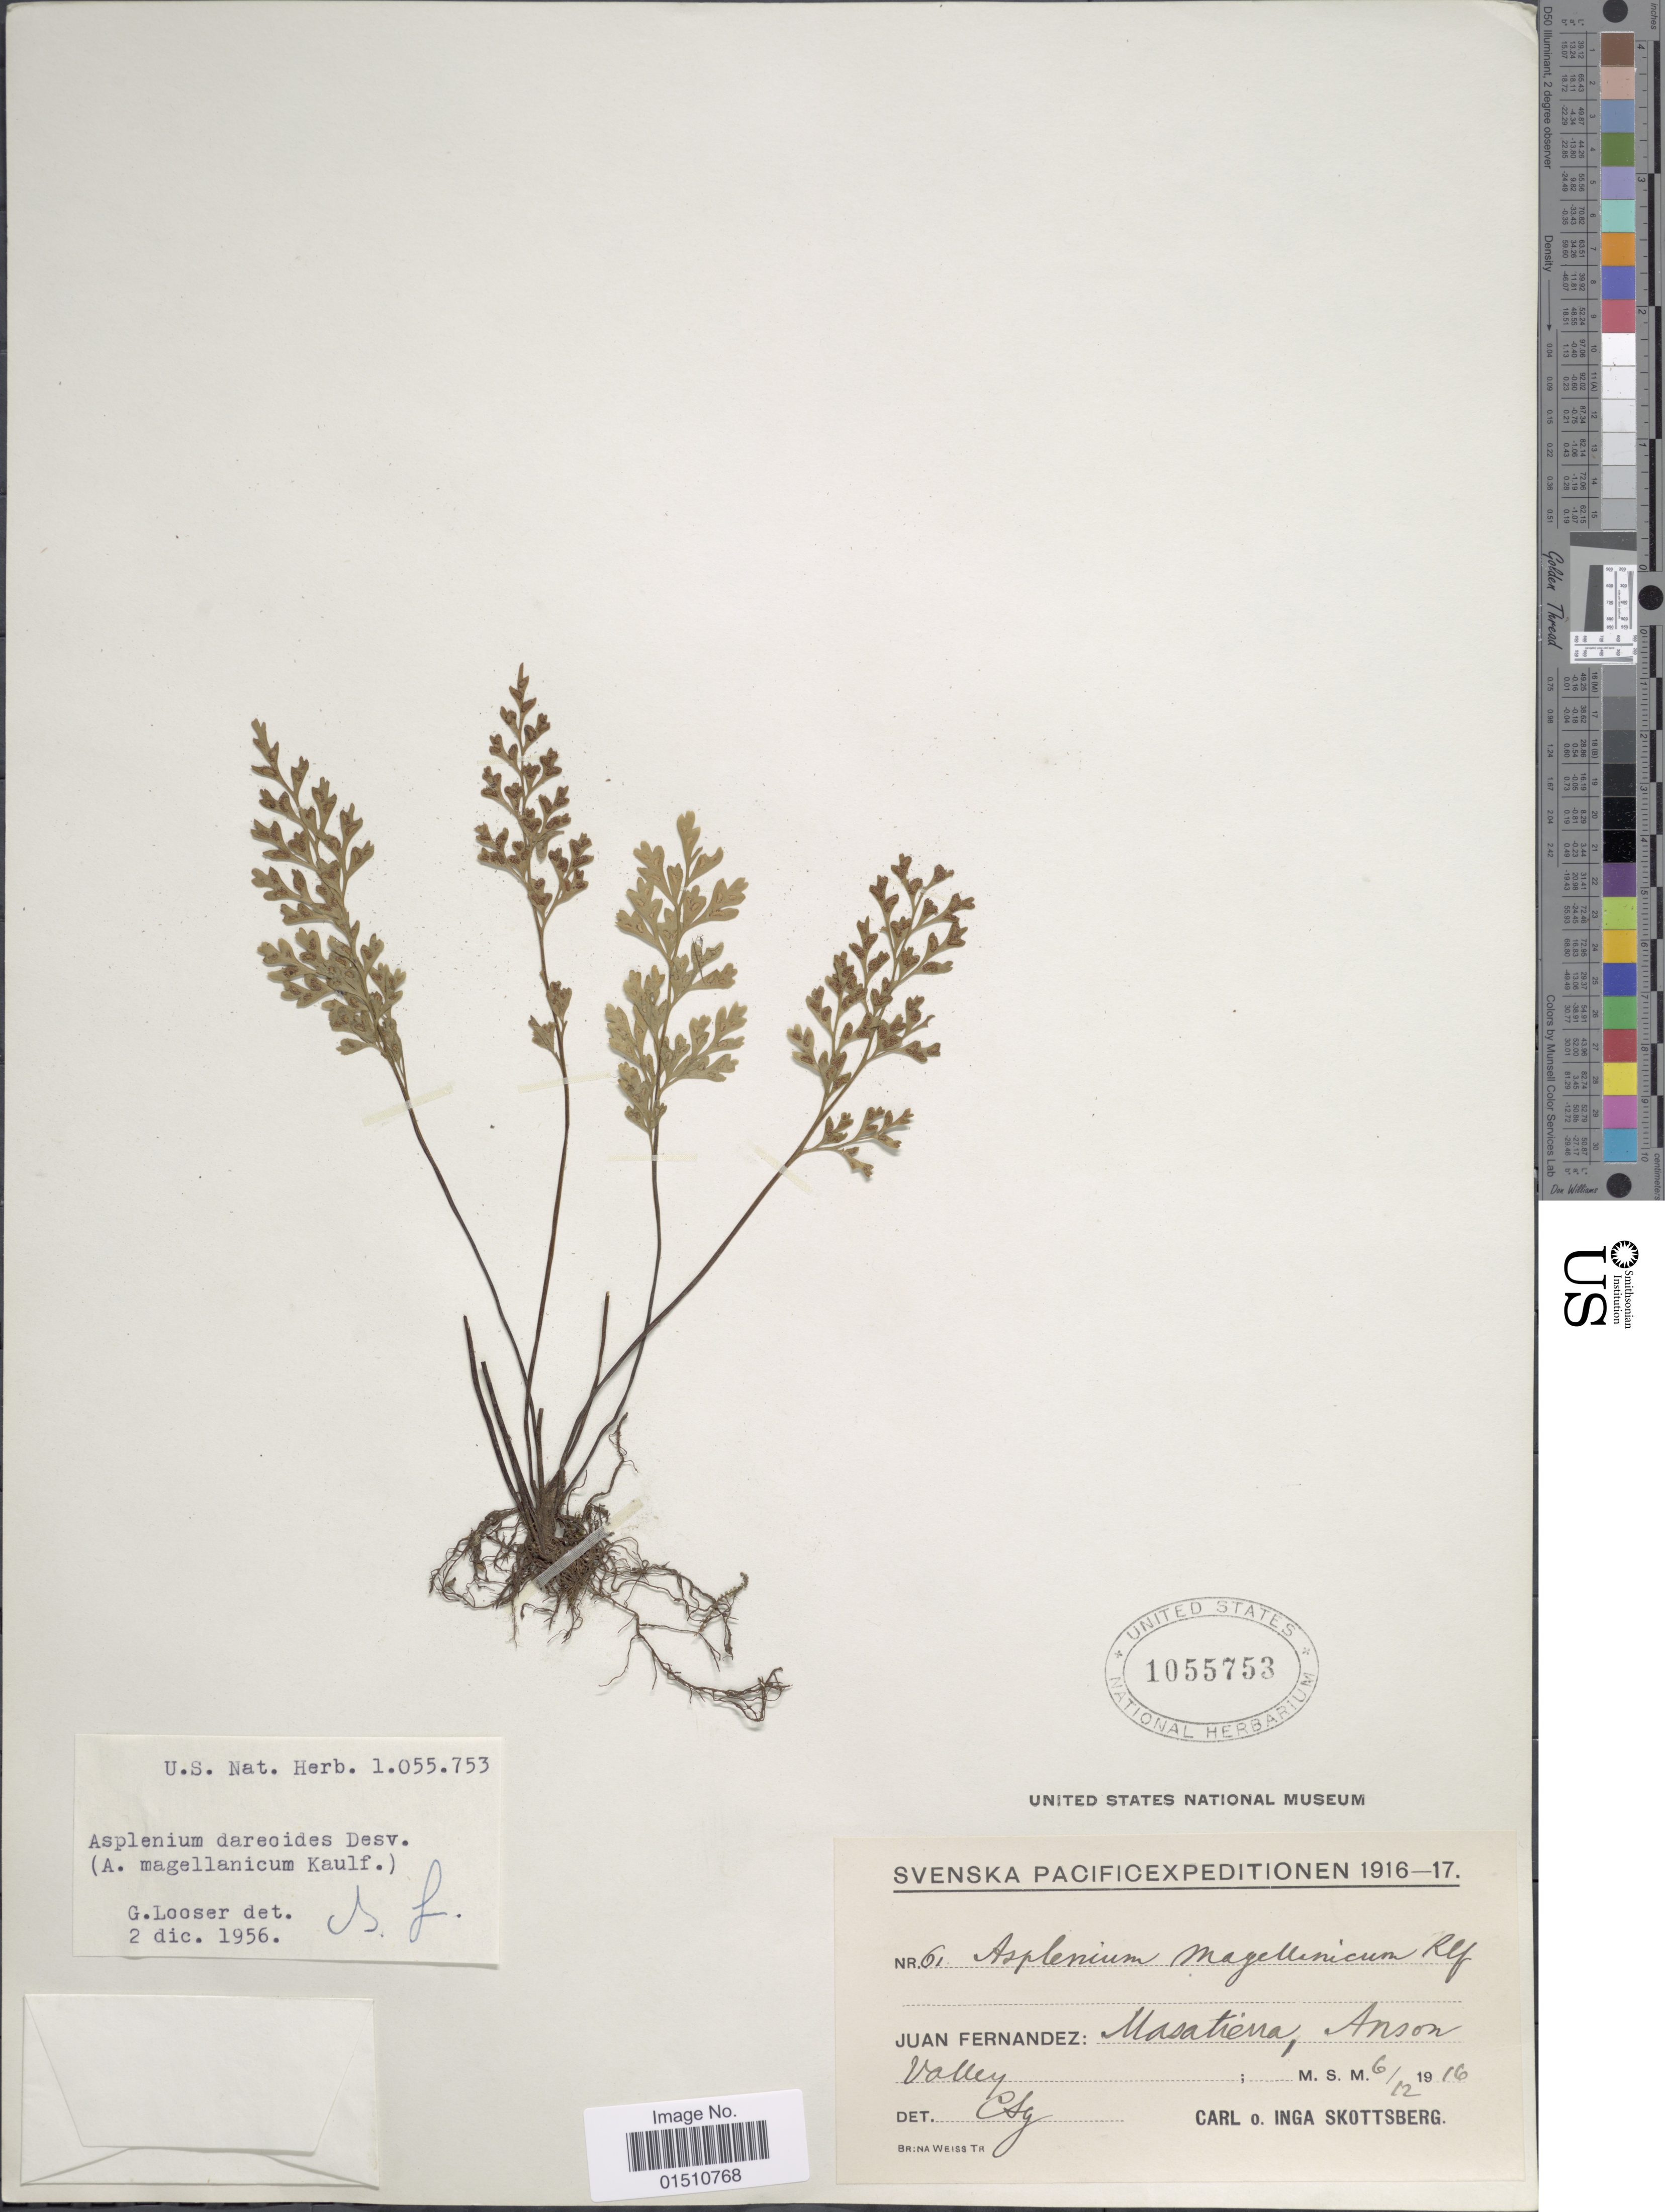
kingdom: Plantae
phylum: Tracheophyta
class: Polypodiopsida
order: Polypodiales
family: Aspleniaceae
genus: Asplenium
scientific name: Asplenium dareoides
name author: Desv.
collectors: C. Skottsberg & I. Skottsberg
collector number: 61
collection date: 1916-12-06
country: Chile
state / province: Valparaíso (V)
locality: Juan Fernandez: Masatiena, Anson Valley.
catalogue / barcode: US 1055753